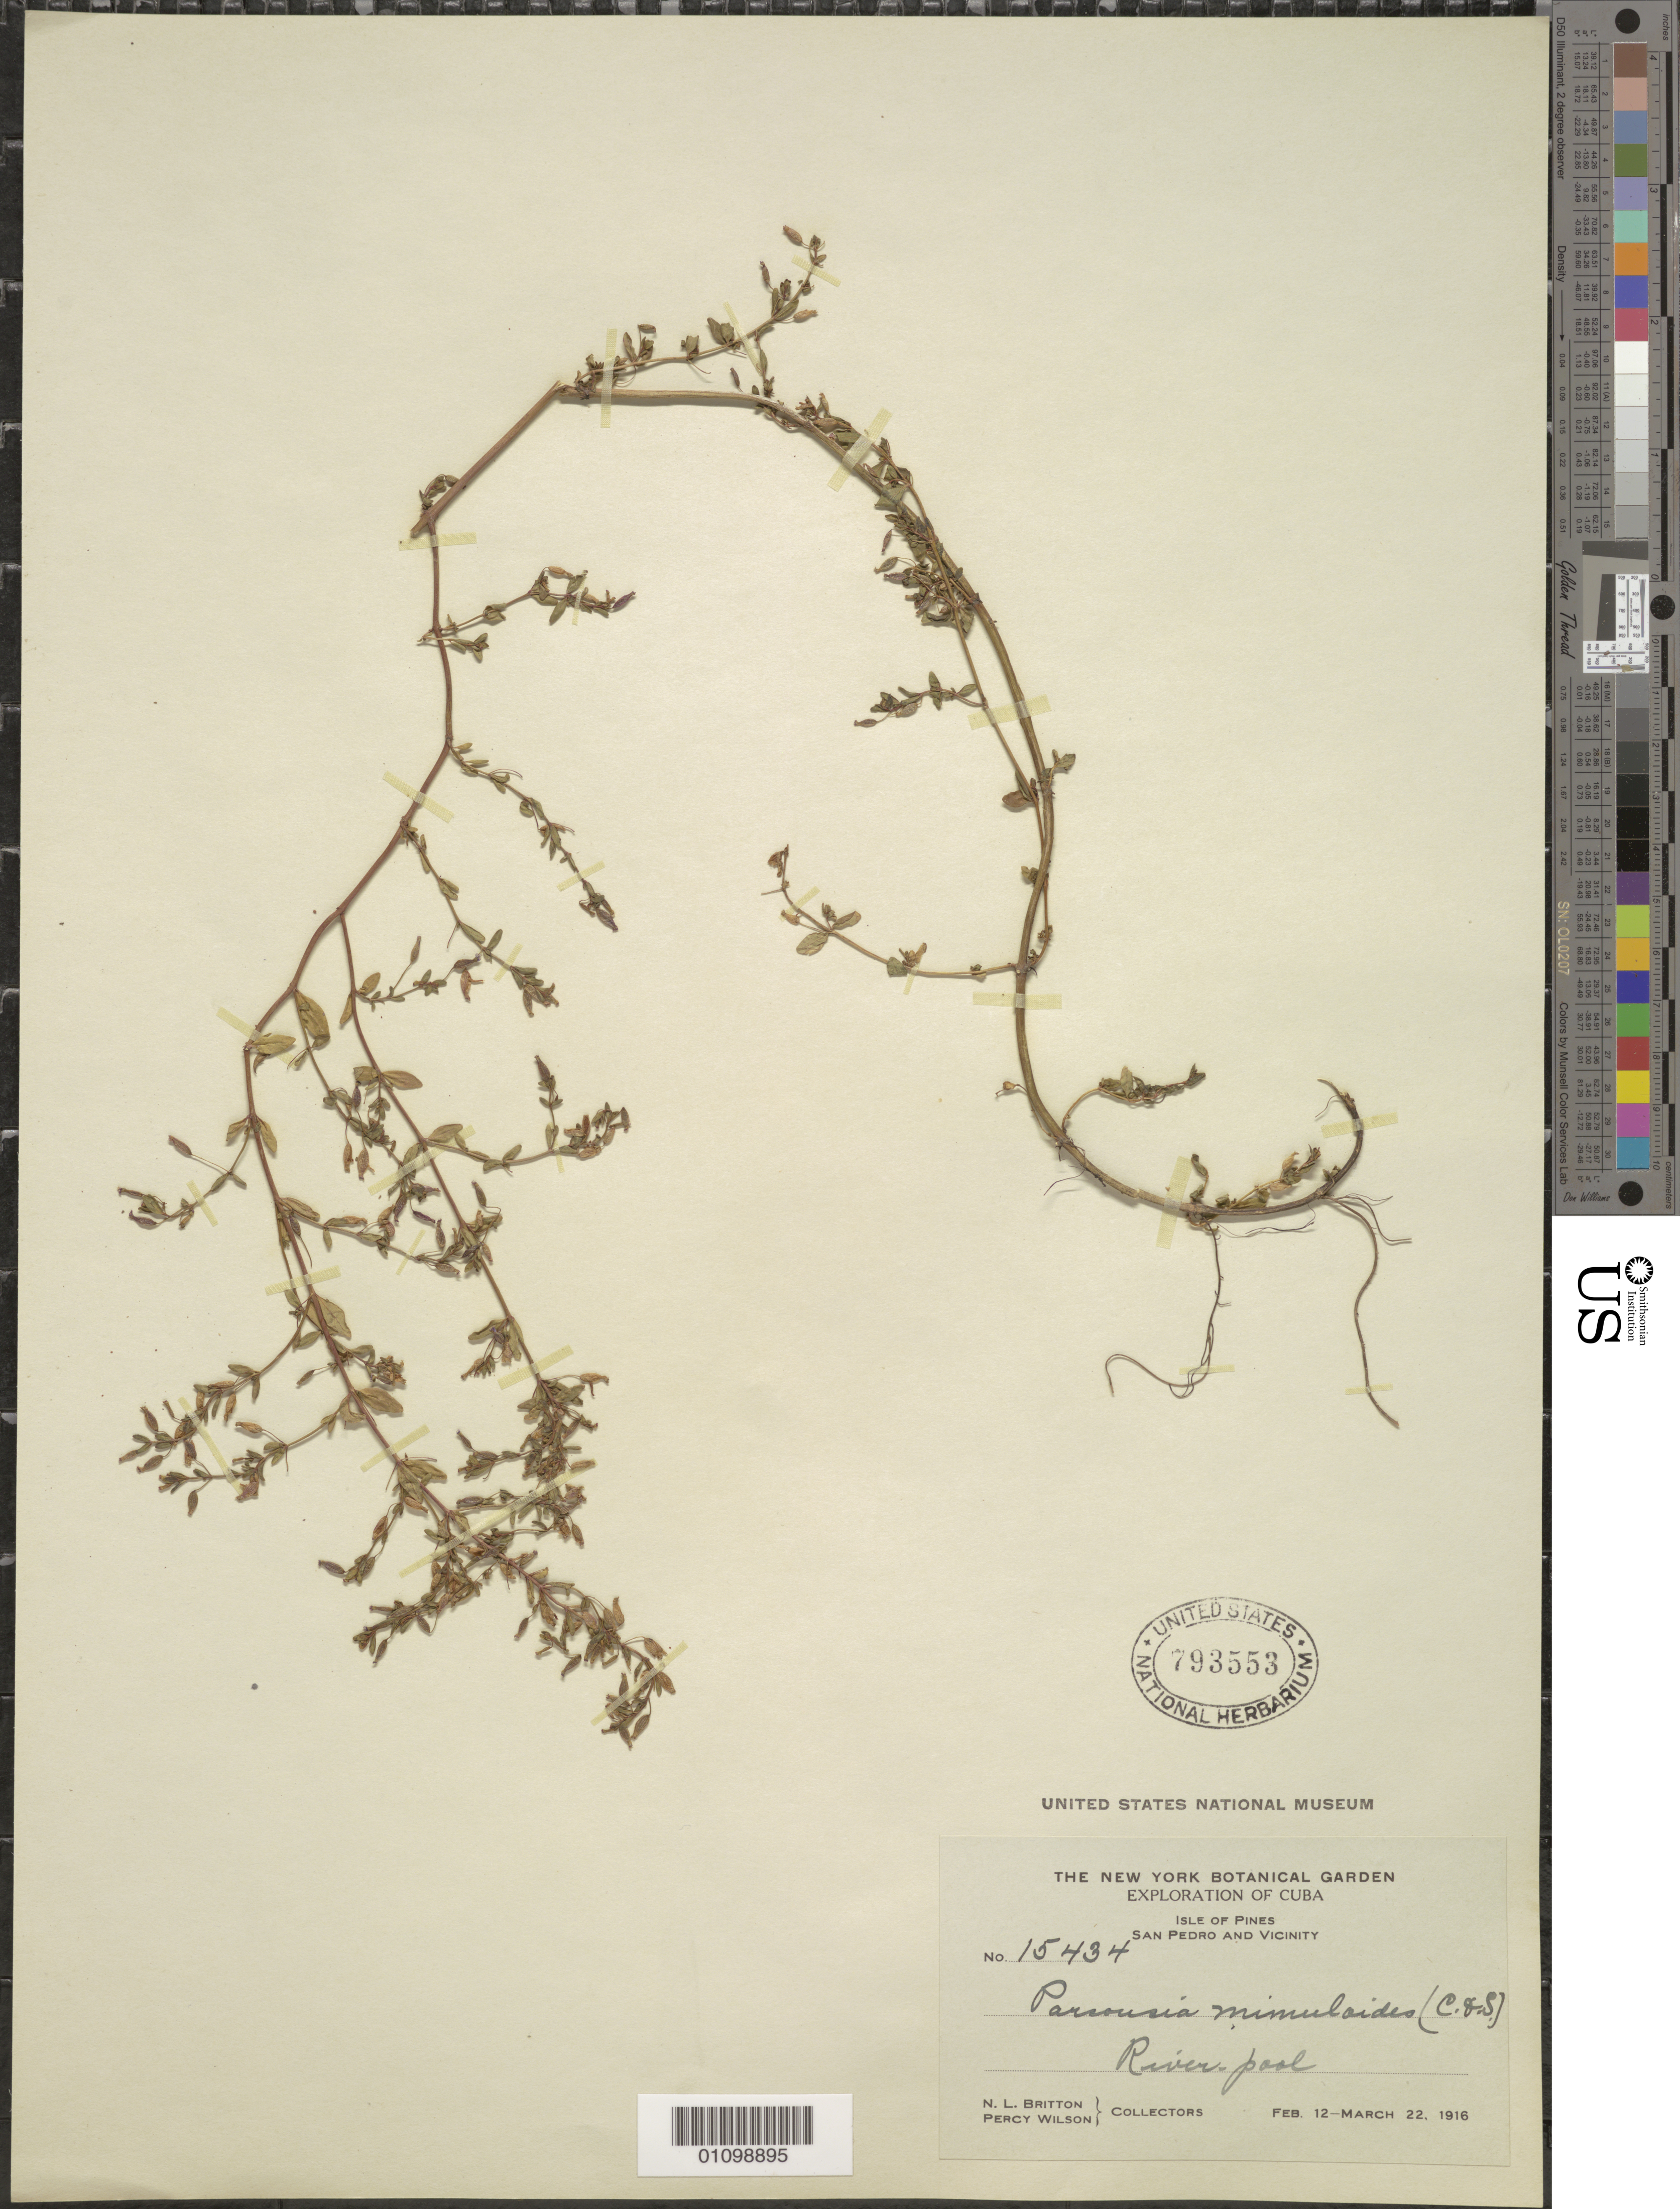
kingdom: Plantae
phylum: Tracheophyta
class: Magnoliopsida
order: Myrtales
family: Lythraceae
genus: Cuphea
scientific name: Cuphea mimuloides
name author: Cham. & Schltdl.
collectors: N. Britton & P. Wilson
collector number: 15434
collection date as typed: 12 Feb 1916 to 22 Mar 1916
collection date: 1916-02-12/1916-03-22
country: Cuba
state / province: Isla de La Juventud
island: Isla de la Juventud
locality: San Pedro and vicinity River pool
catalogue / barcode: US 793553